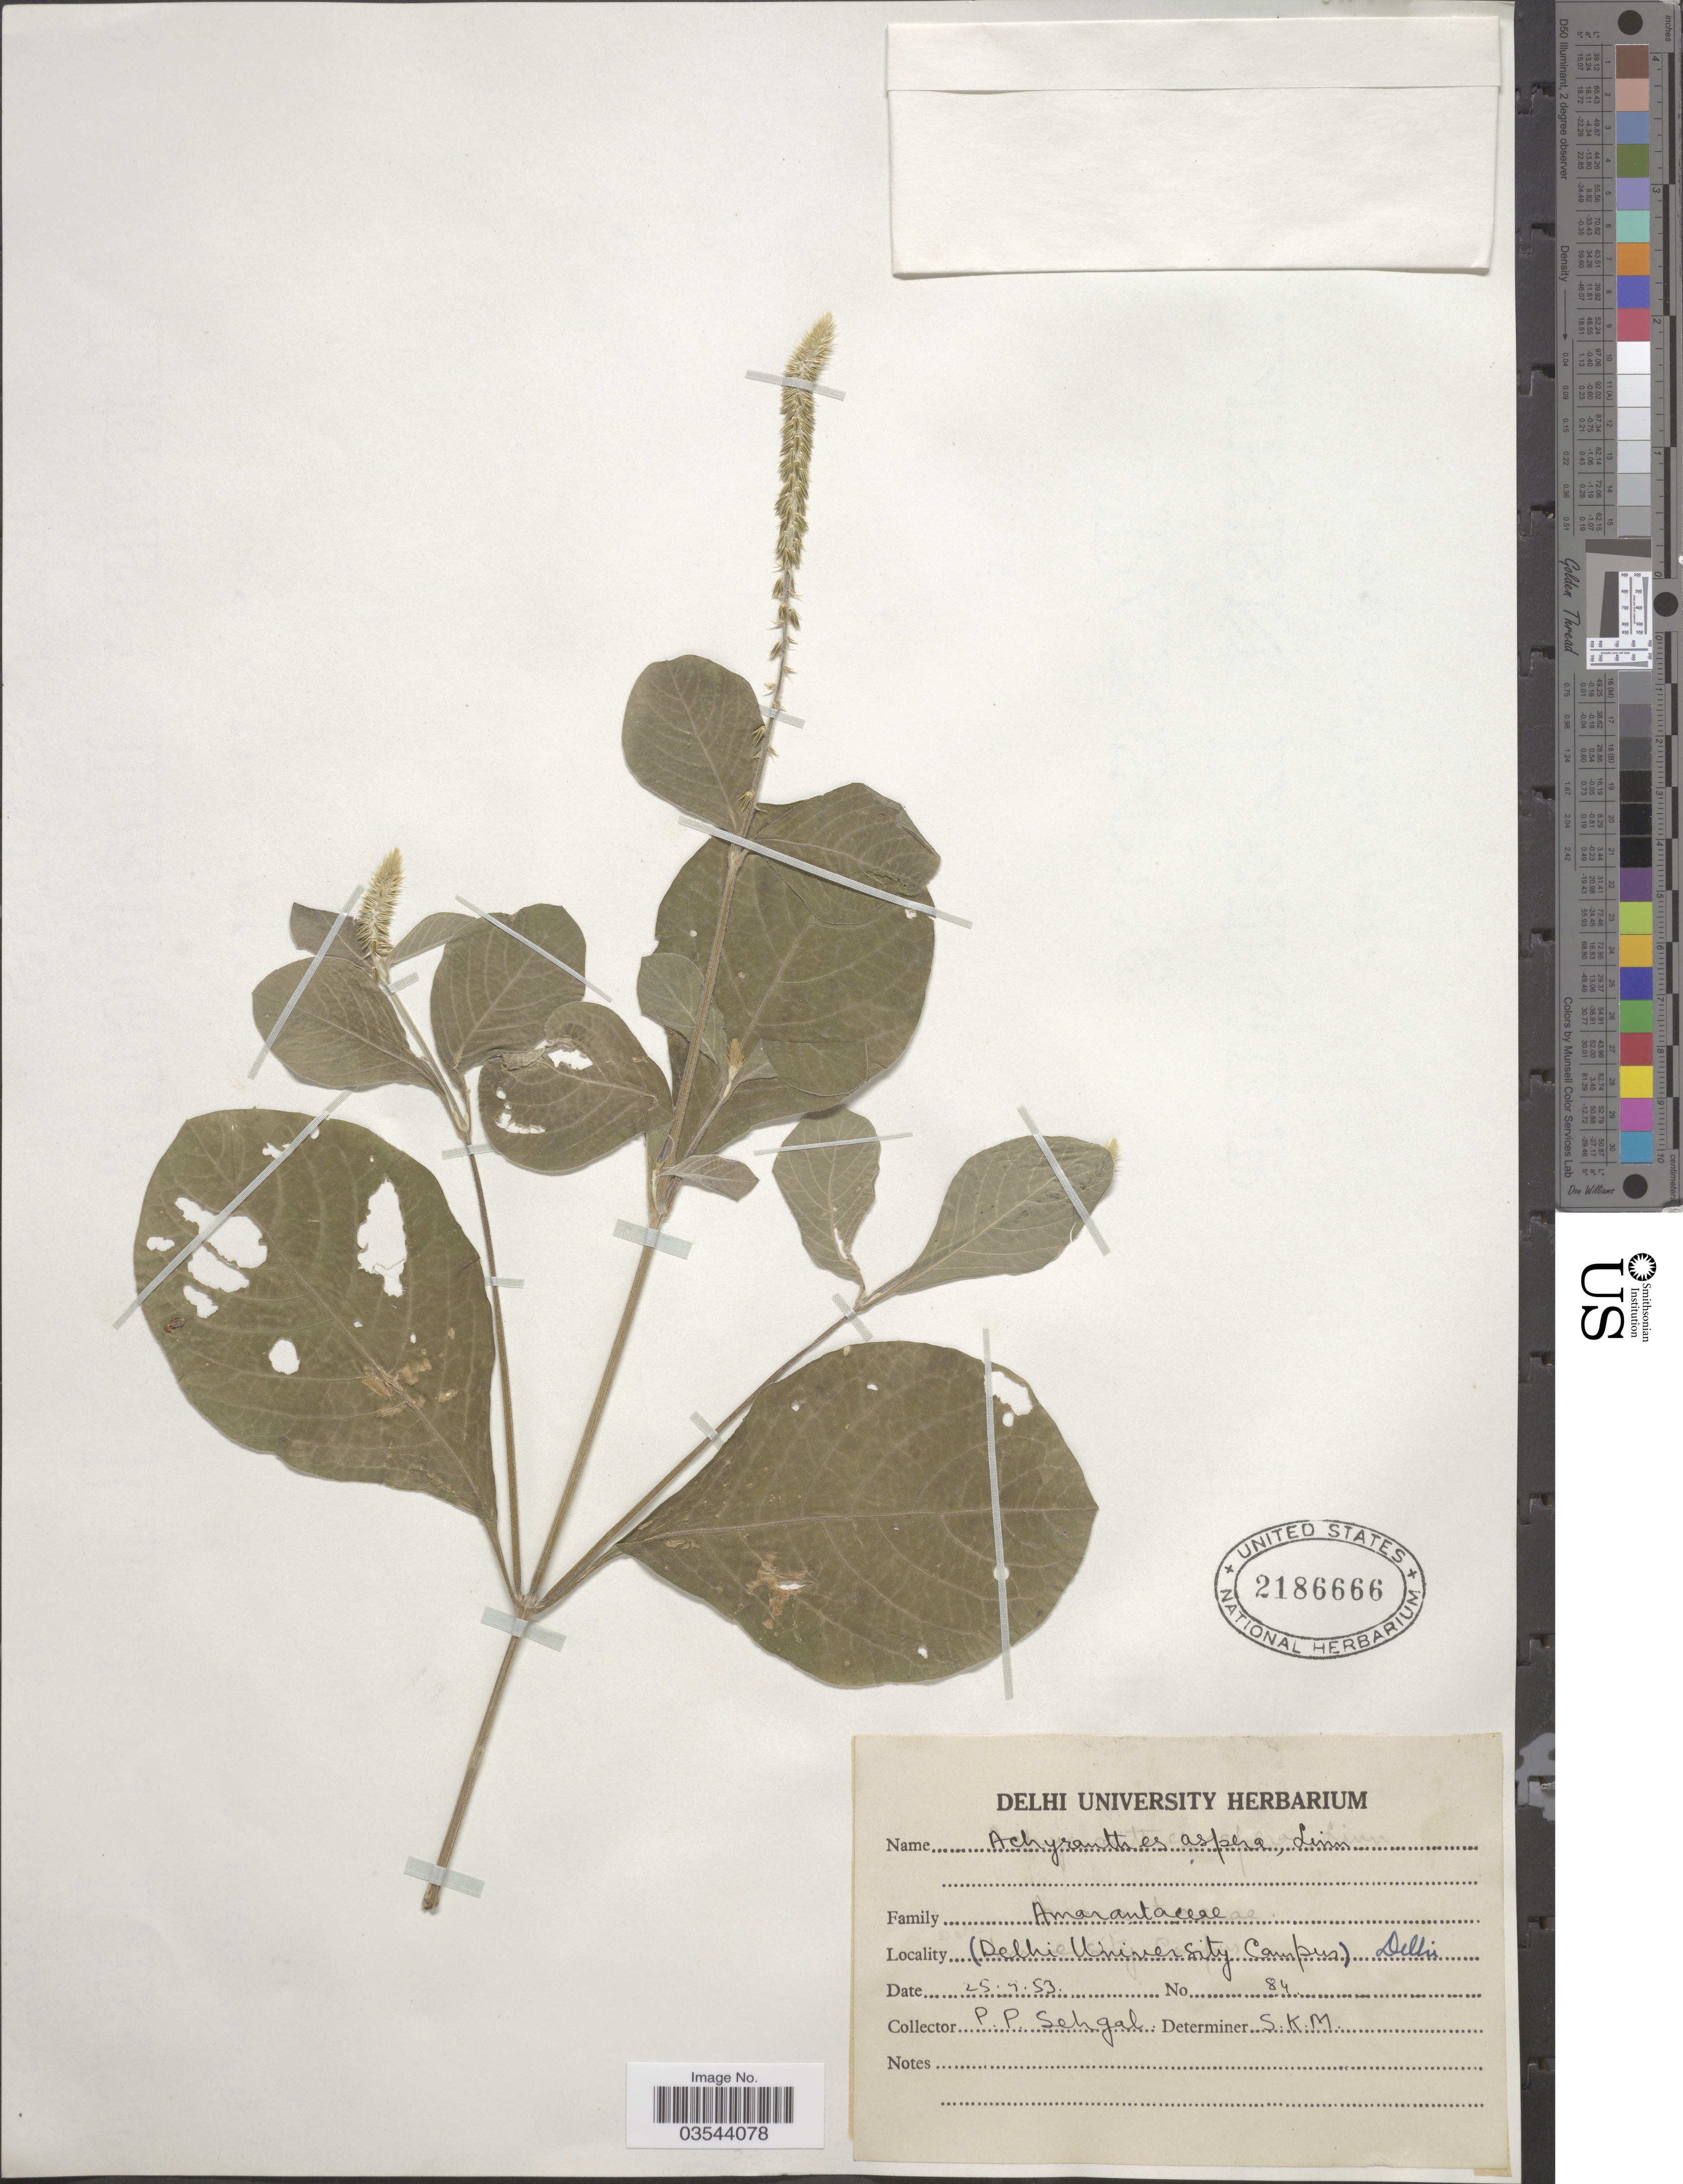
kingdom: Plantae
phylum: Tracheophyta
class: Magnoliopsida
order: Caryophyllales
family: Amaranthaceae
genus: Achyranthes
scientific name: Achyranthes aspera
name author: L.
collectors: P. Sehgal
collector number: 84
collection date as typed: Transcribed d/m/y: 25/9/53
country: India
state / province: Delhi, Capital Territory of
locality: Delhi University Campus.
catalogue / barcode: US 2186666